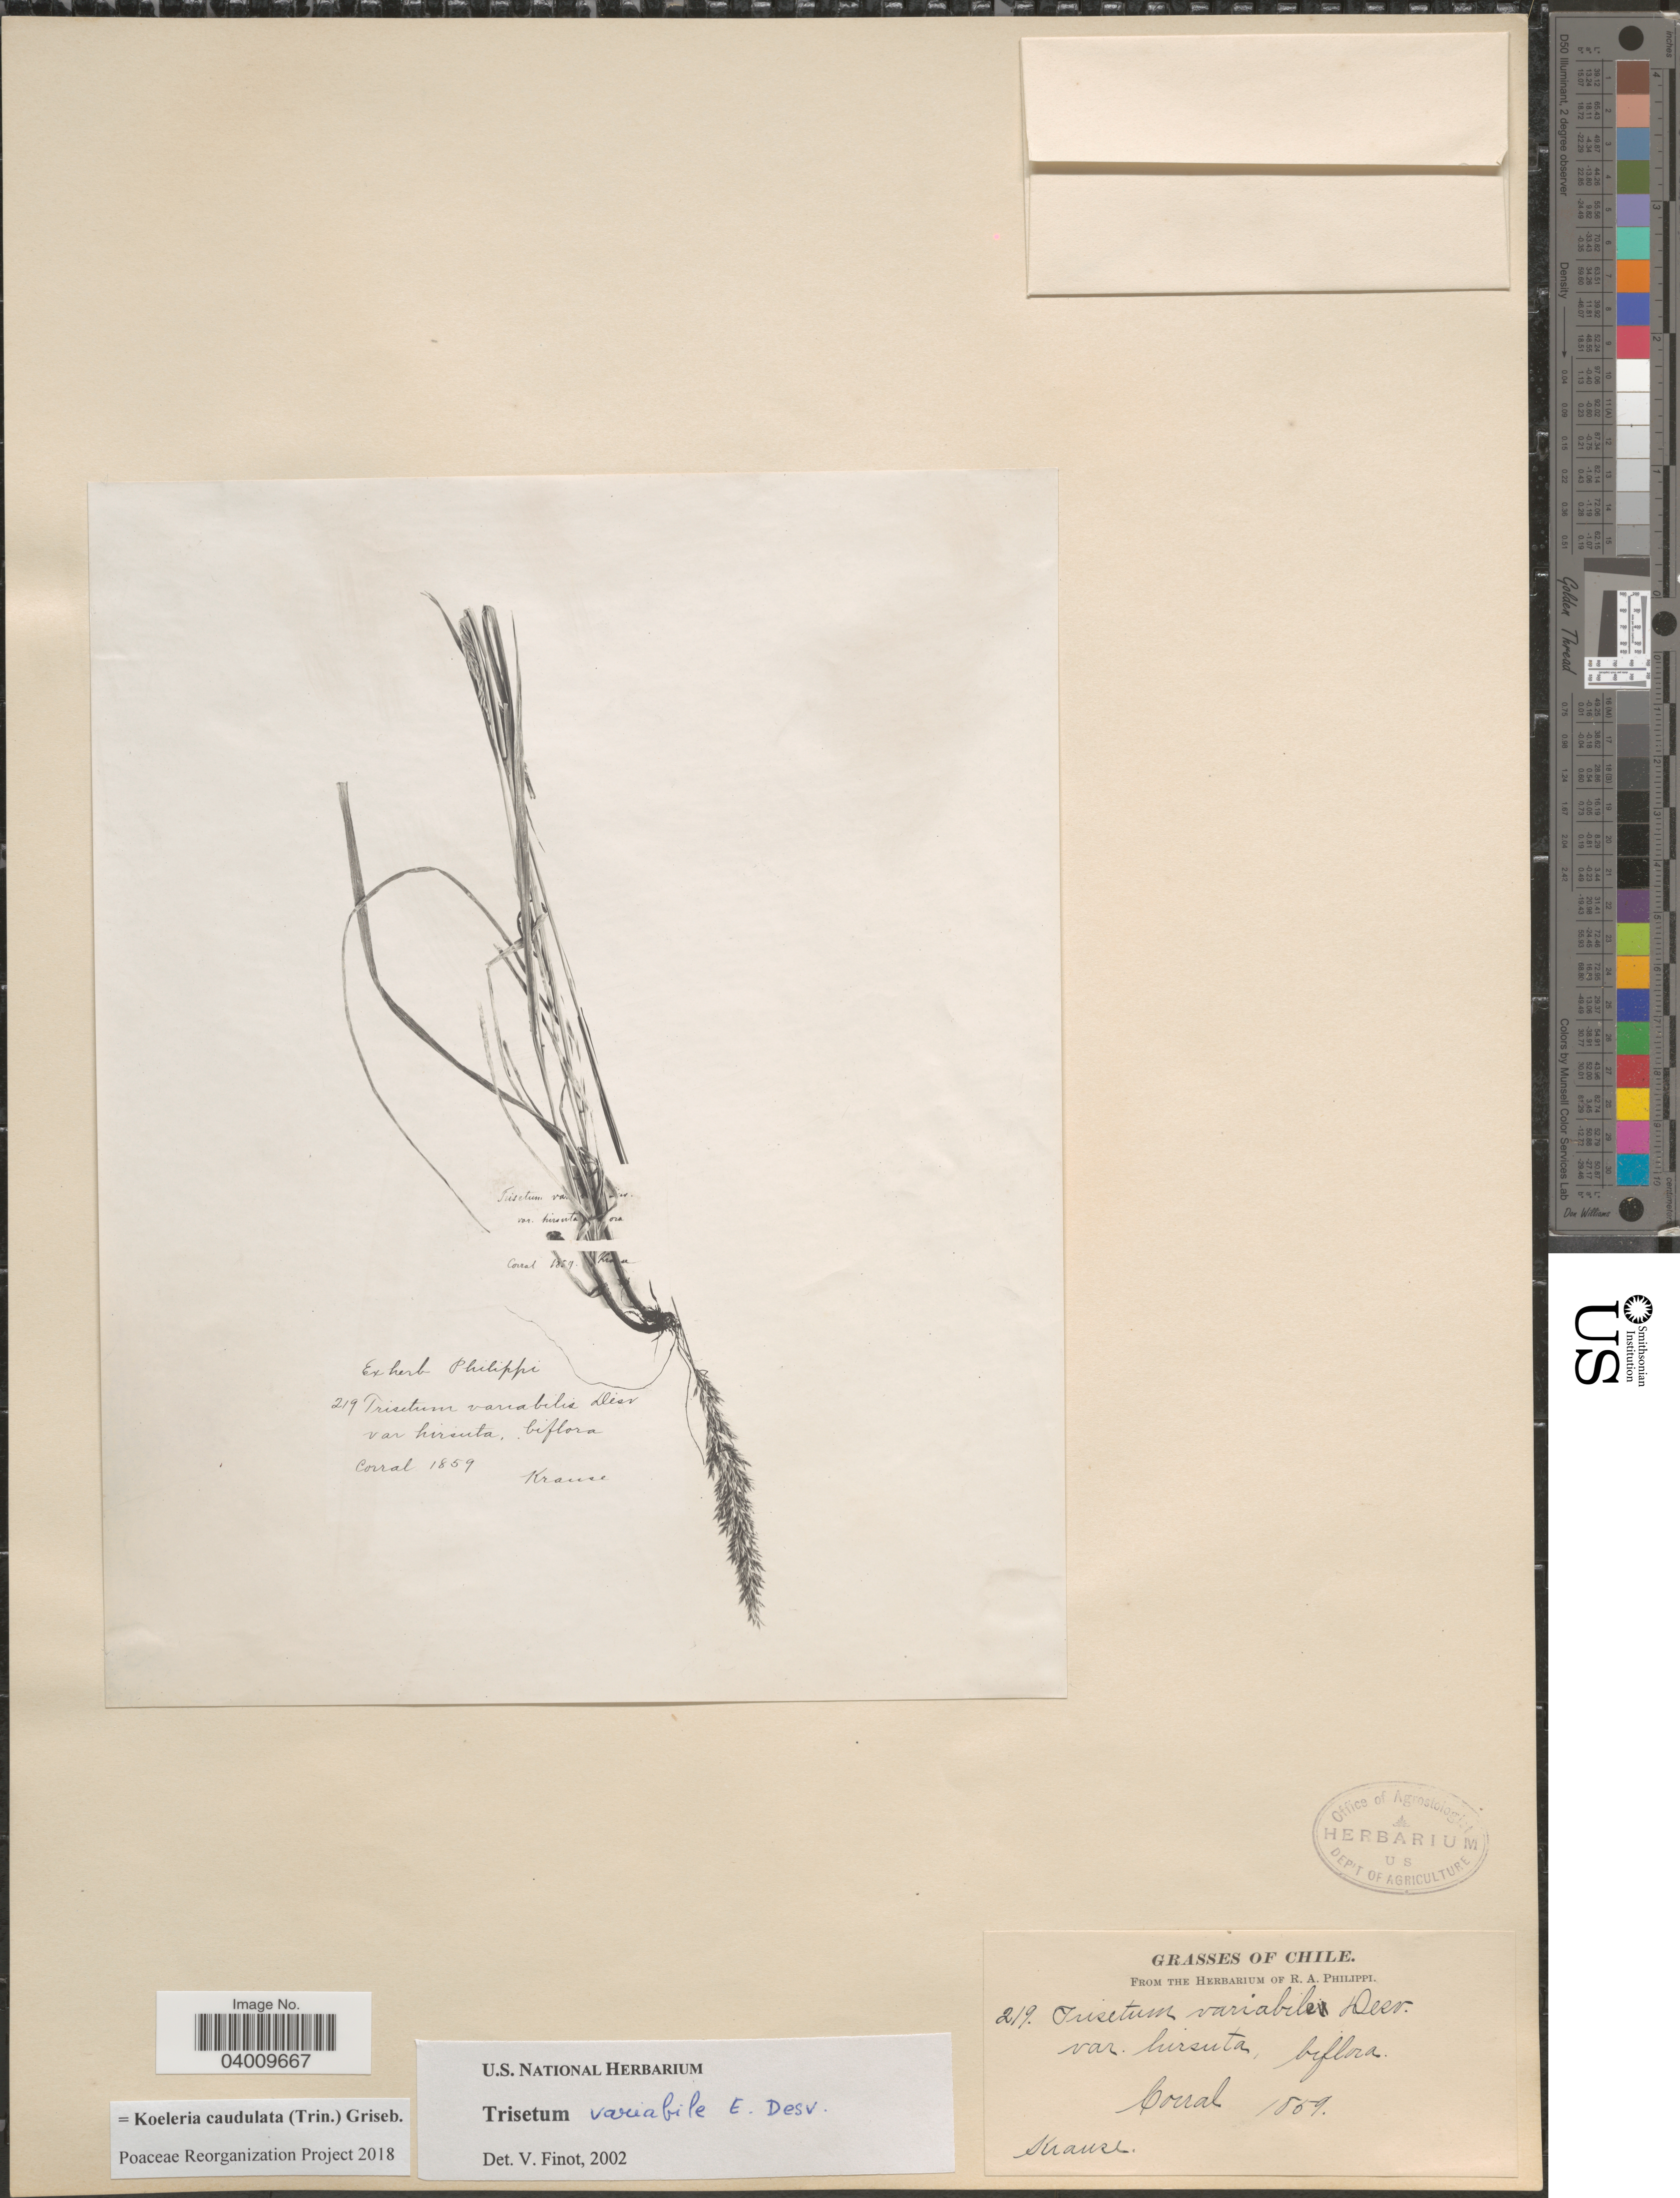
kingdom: Plantae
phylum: Tracheophyta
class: Liliopsida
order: Poales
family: Poaceae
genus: Koeleria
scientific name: Koeleria caudulata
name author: (Trin.) Griseb.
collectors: -- Krause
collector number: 219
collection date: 1859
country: Chile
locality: Corral.